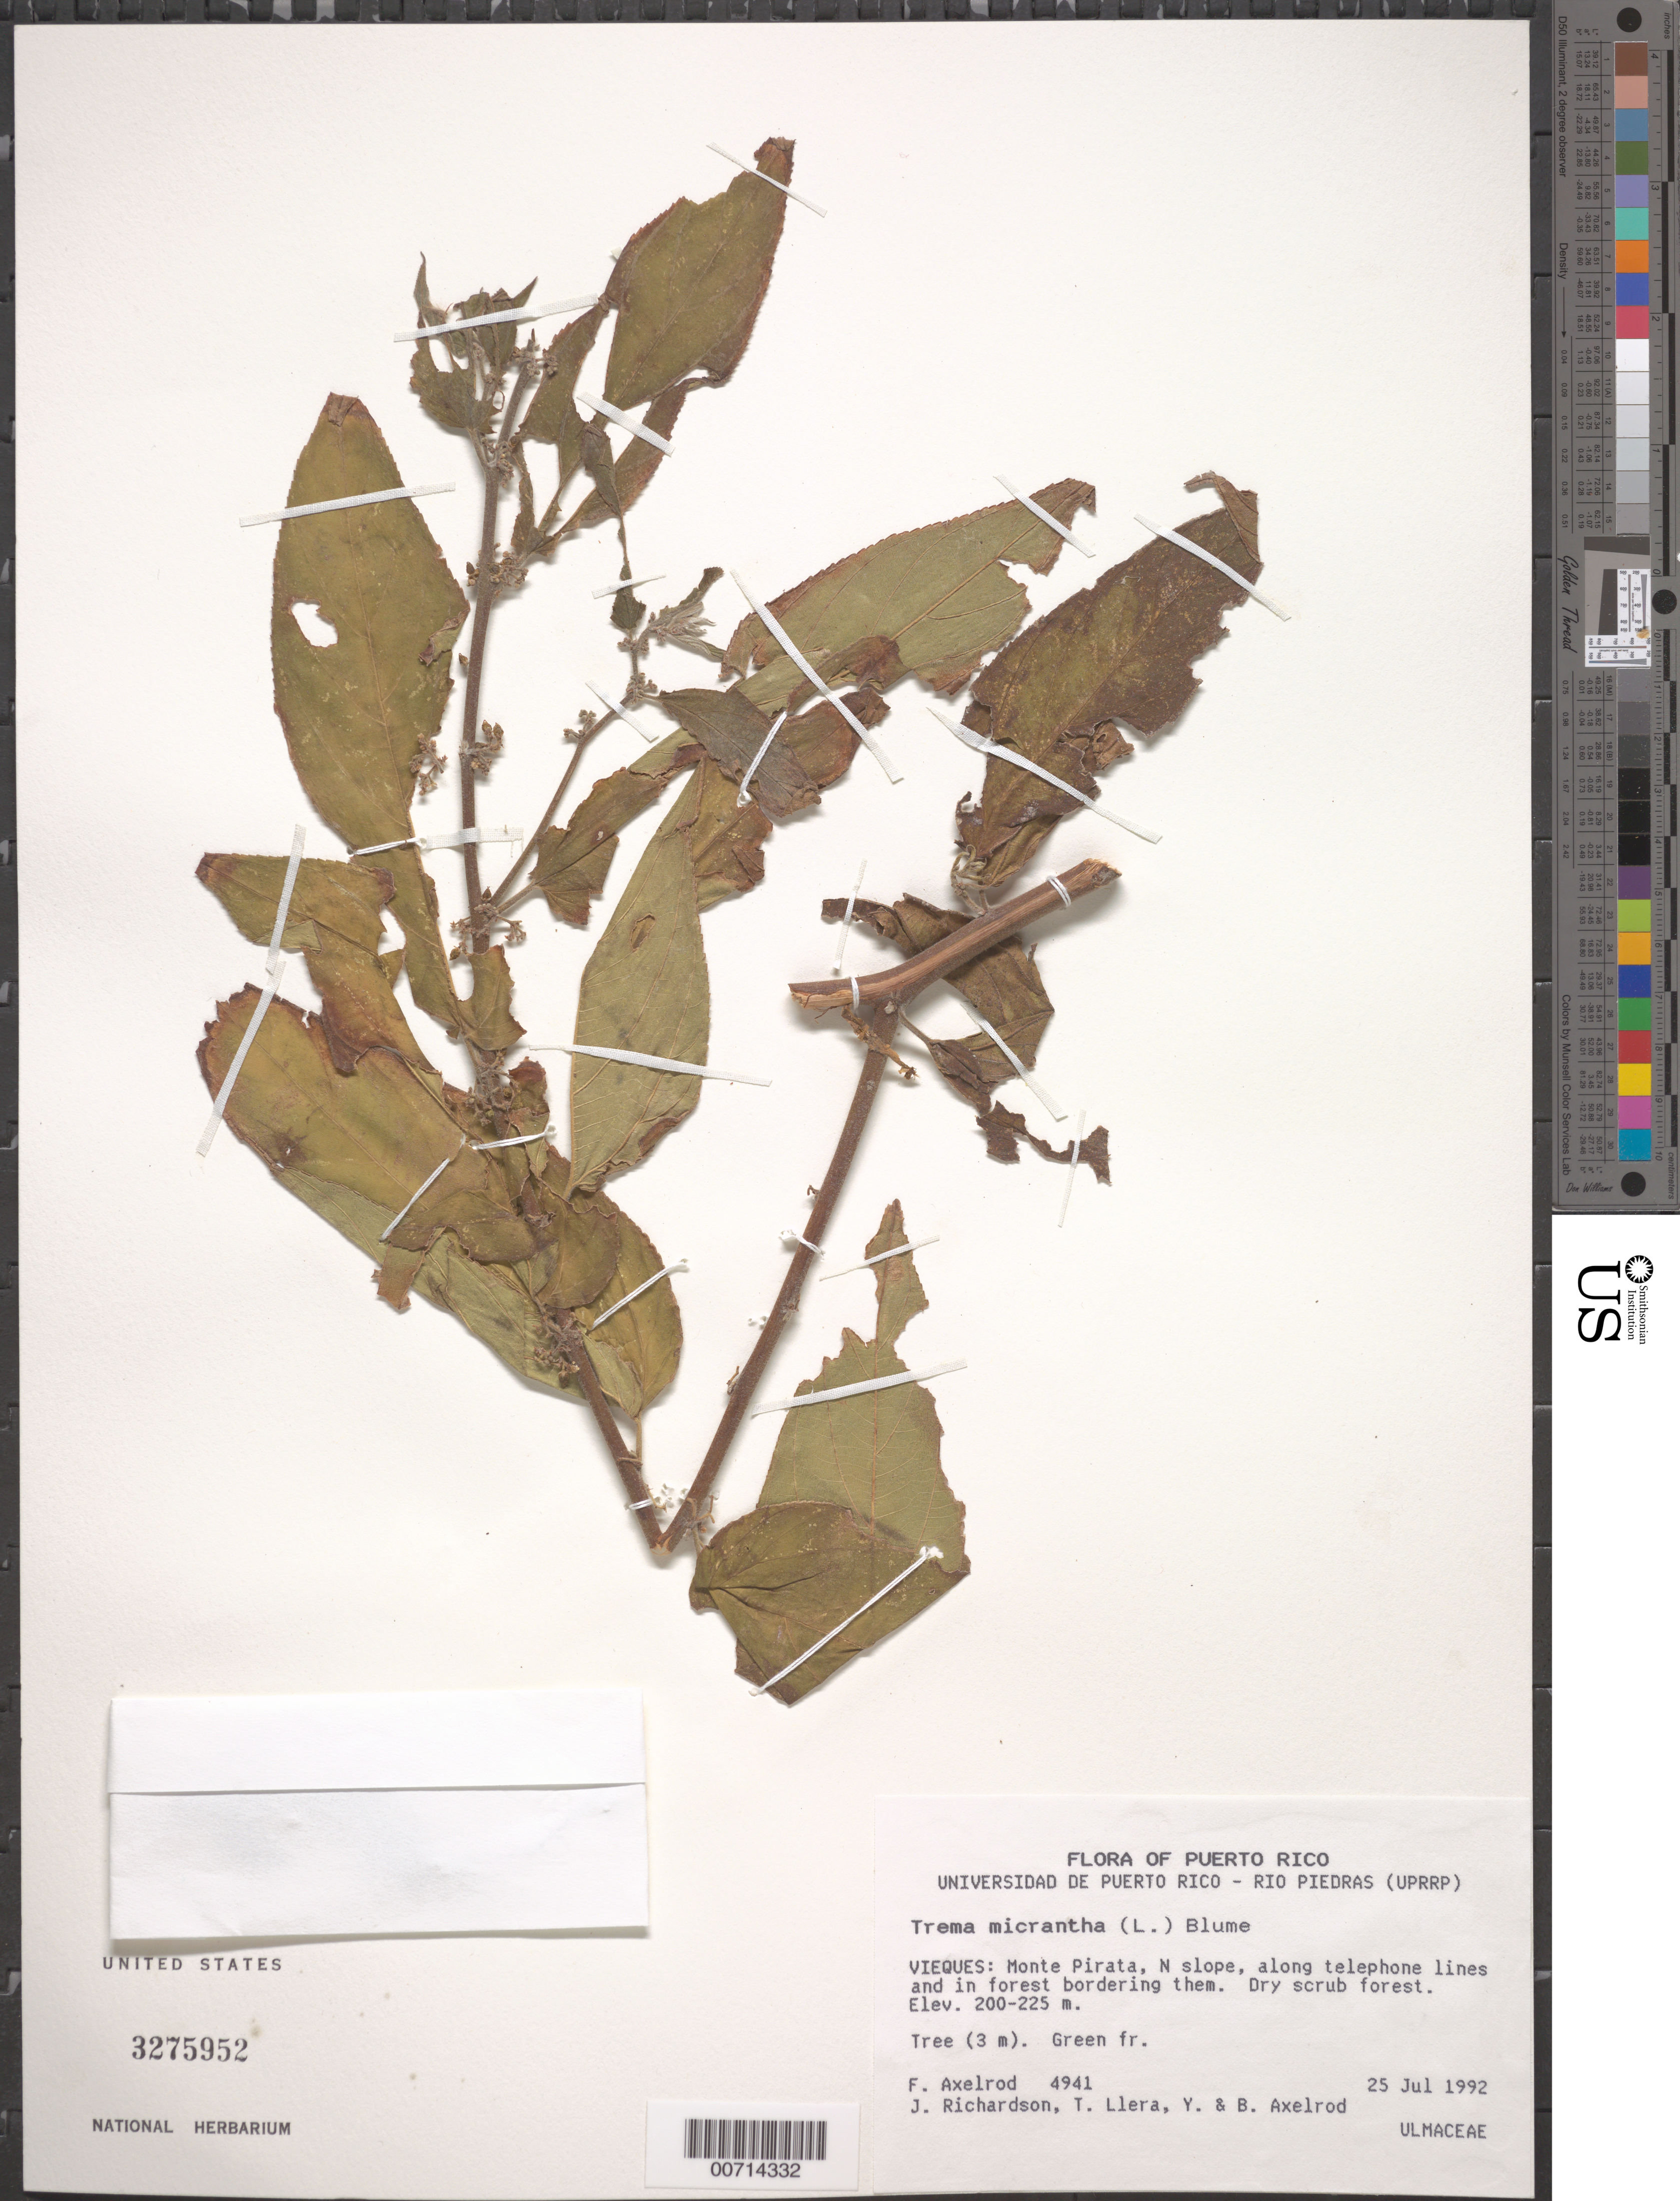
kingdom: Plantae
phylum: Tracheophyta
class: Magnoliopsida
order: Rosales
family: Cannabaceae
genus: Trema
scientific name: Trema micranthum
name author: (L.) Blume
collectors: F. S. Axelrod, J. Richardson, T. Llera, Y. Axelrod & B. Axelrod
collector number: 4941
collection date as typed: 25 Jul 1992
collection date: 1992-07-25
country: Puerto Rico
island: Vieques I.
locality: Monte Pirata, N slope, along telephone lines and in forest bordering them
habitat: Dry scrub forest.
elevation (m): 200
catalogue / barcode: US 3275952